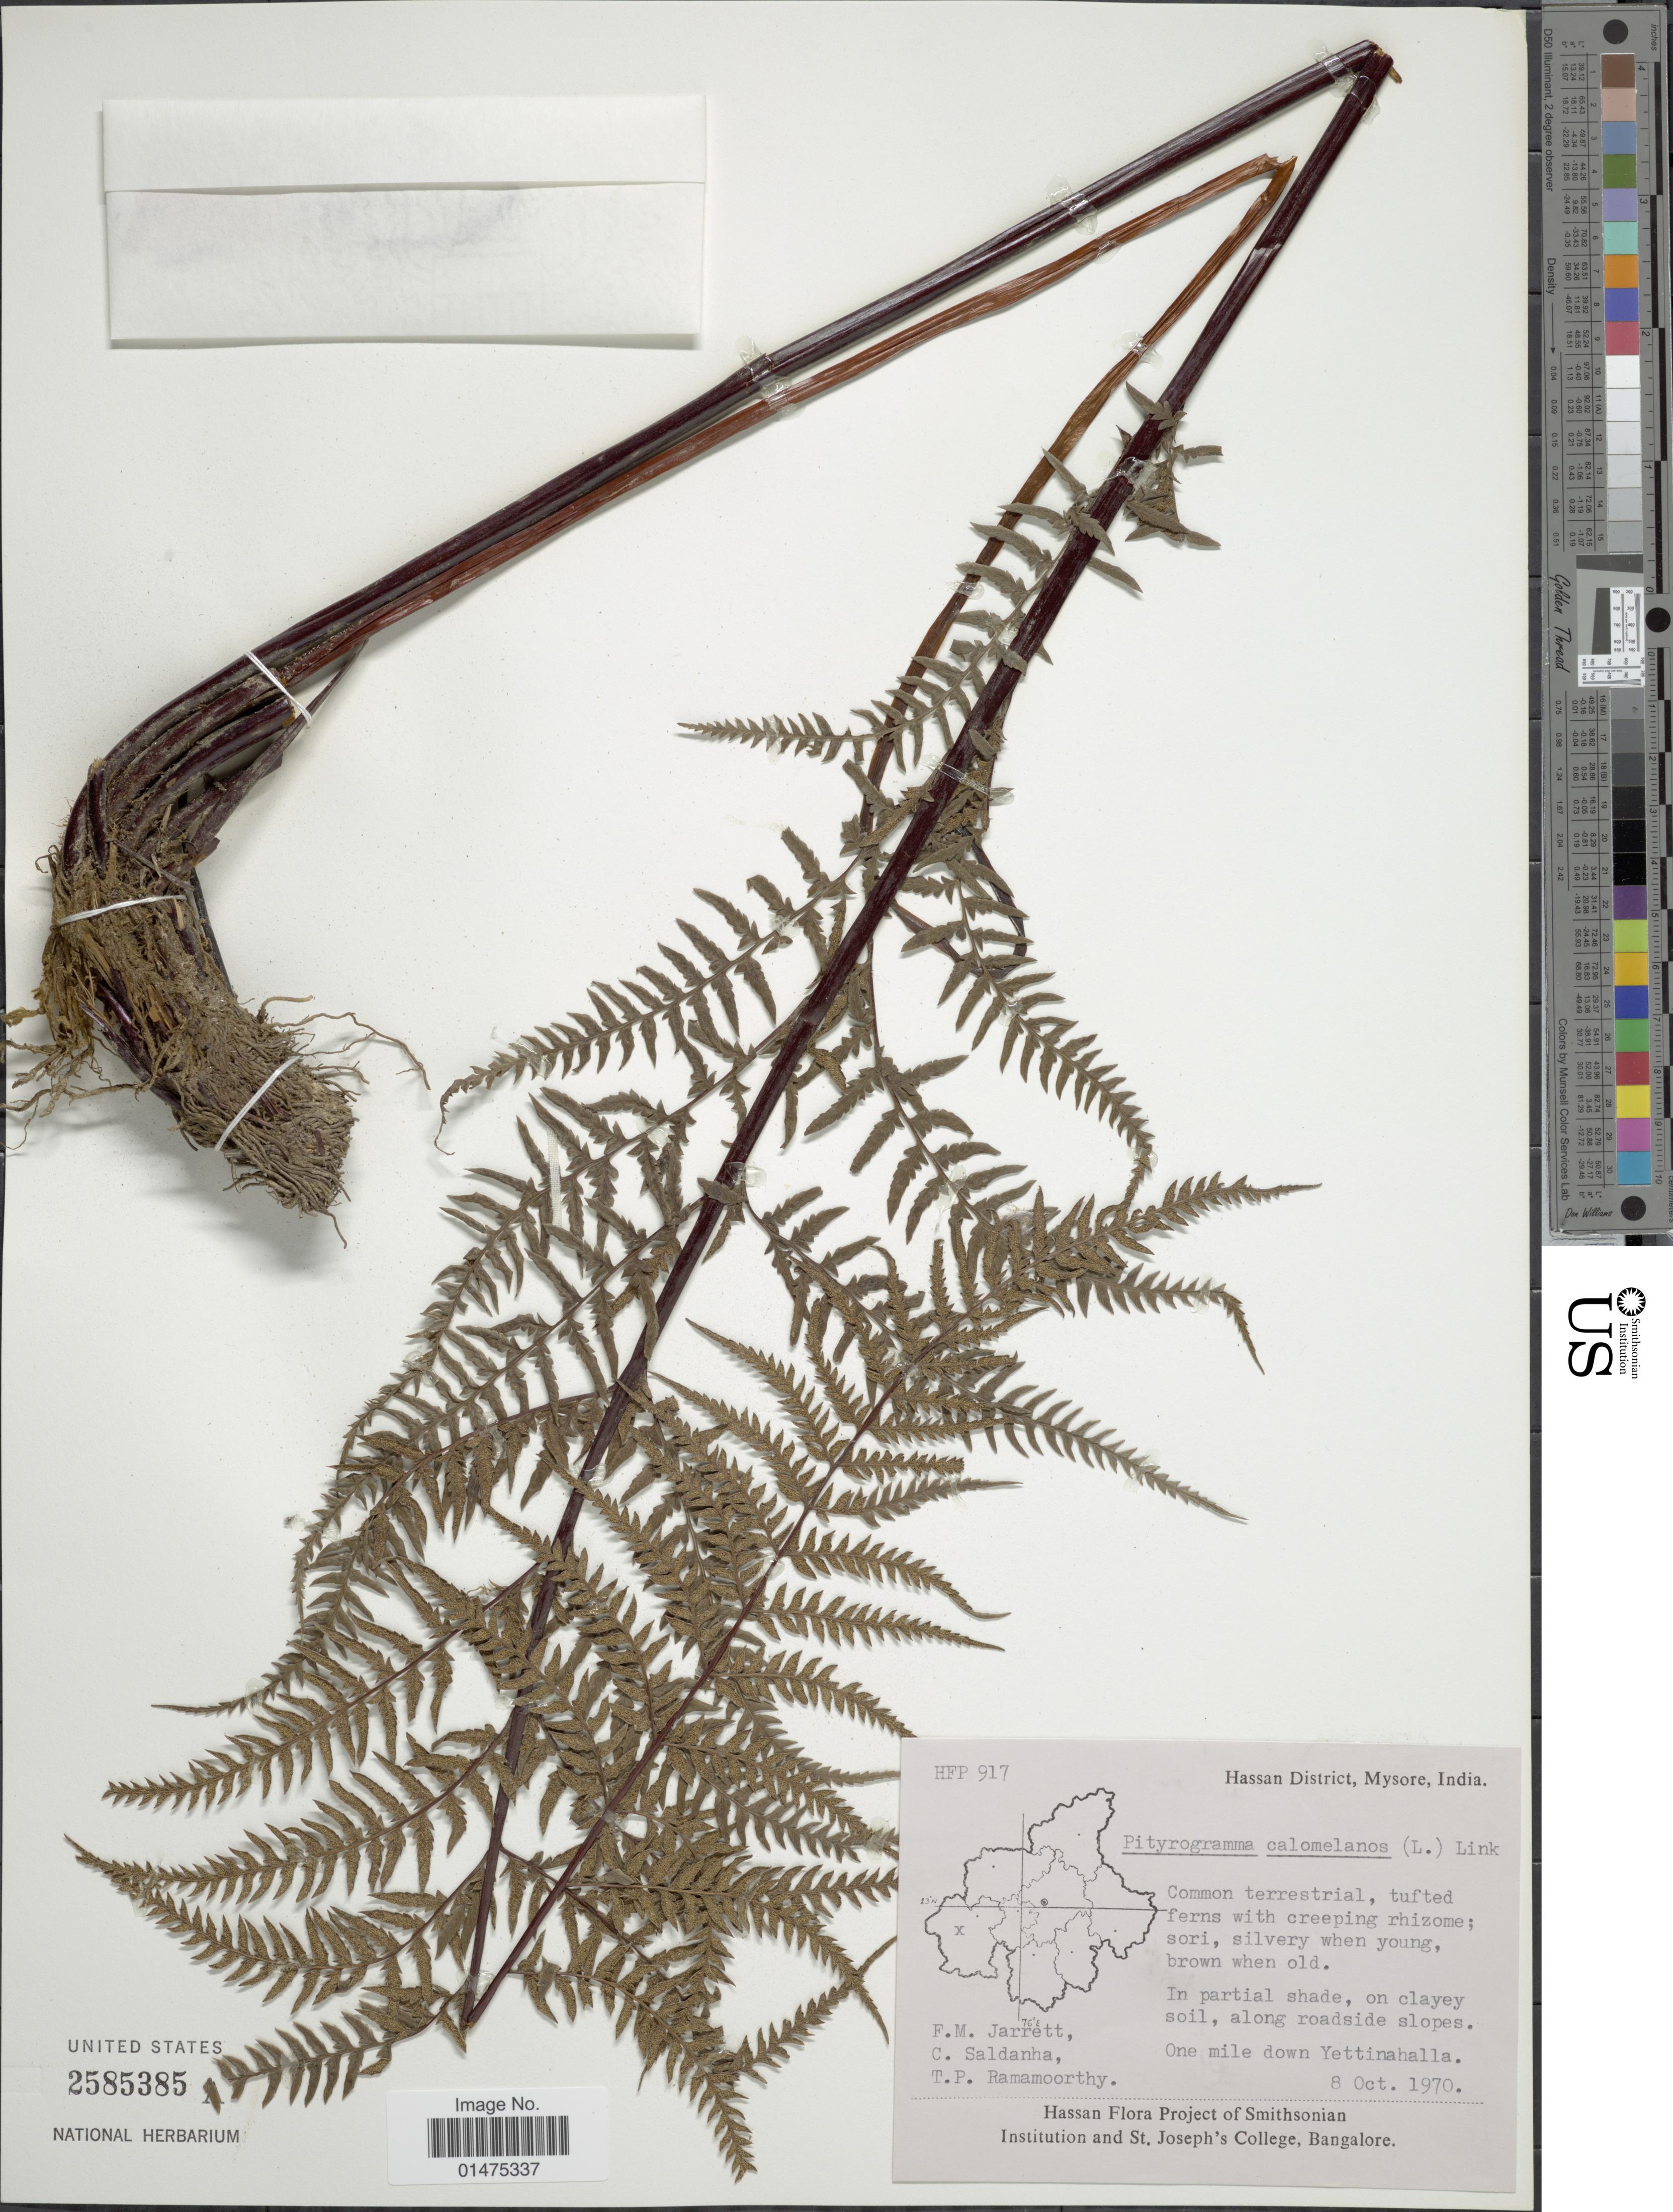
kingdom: Plantae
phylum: Tracheophyta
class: Polypodiopsida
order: Polypodiales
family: Pteridaceae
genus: Pityrogramma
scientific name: Pityrogramma calomelanos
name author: (L.) Link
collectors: F. M. Jarrett, C. Saldanha & T. P. Ramamoorthy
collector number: HFP 917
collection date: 1970-10-08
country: India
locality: Hassan District, Mysore, One mile down Yettinahalla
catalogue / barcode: US 255385